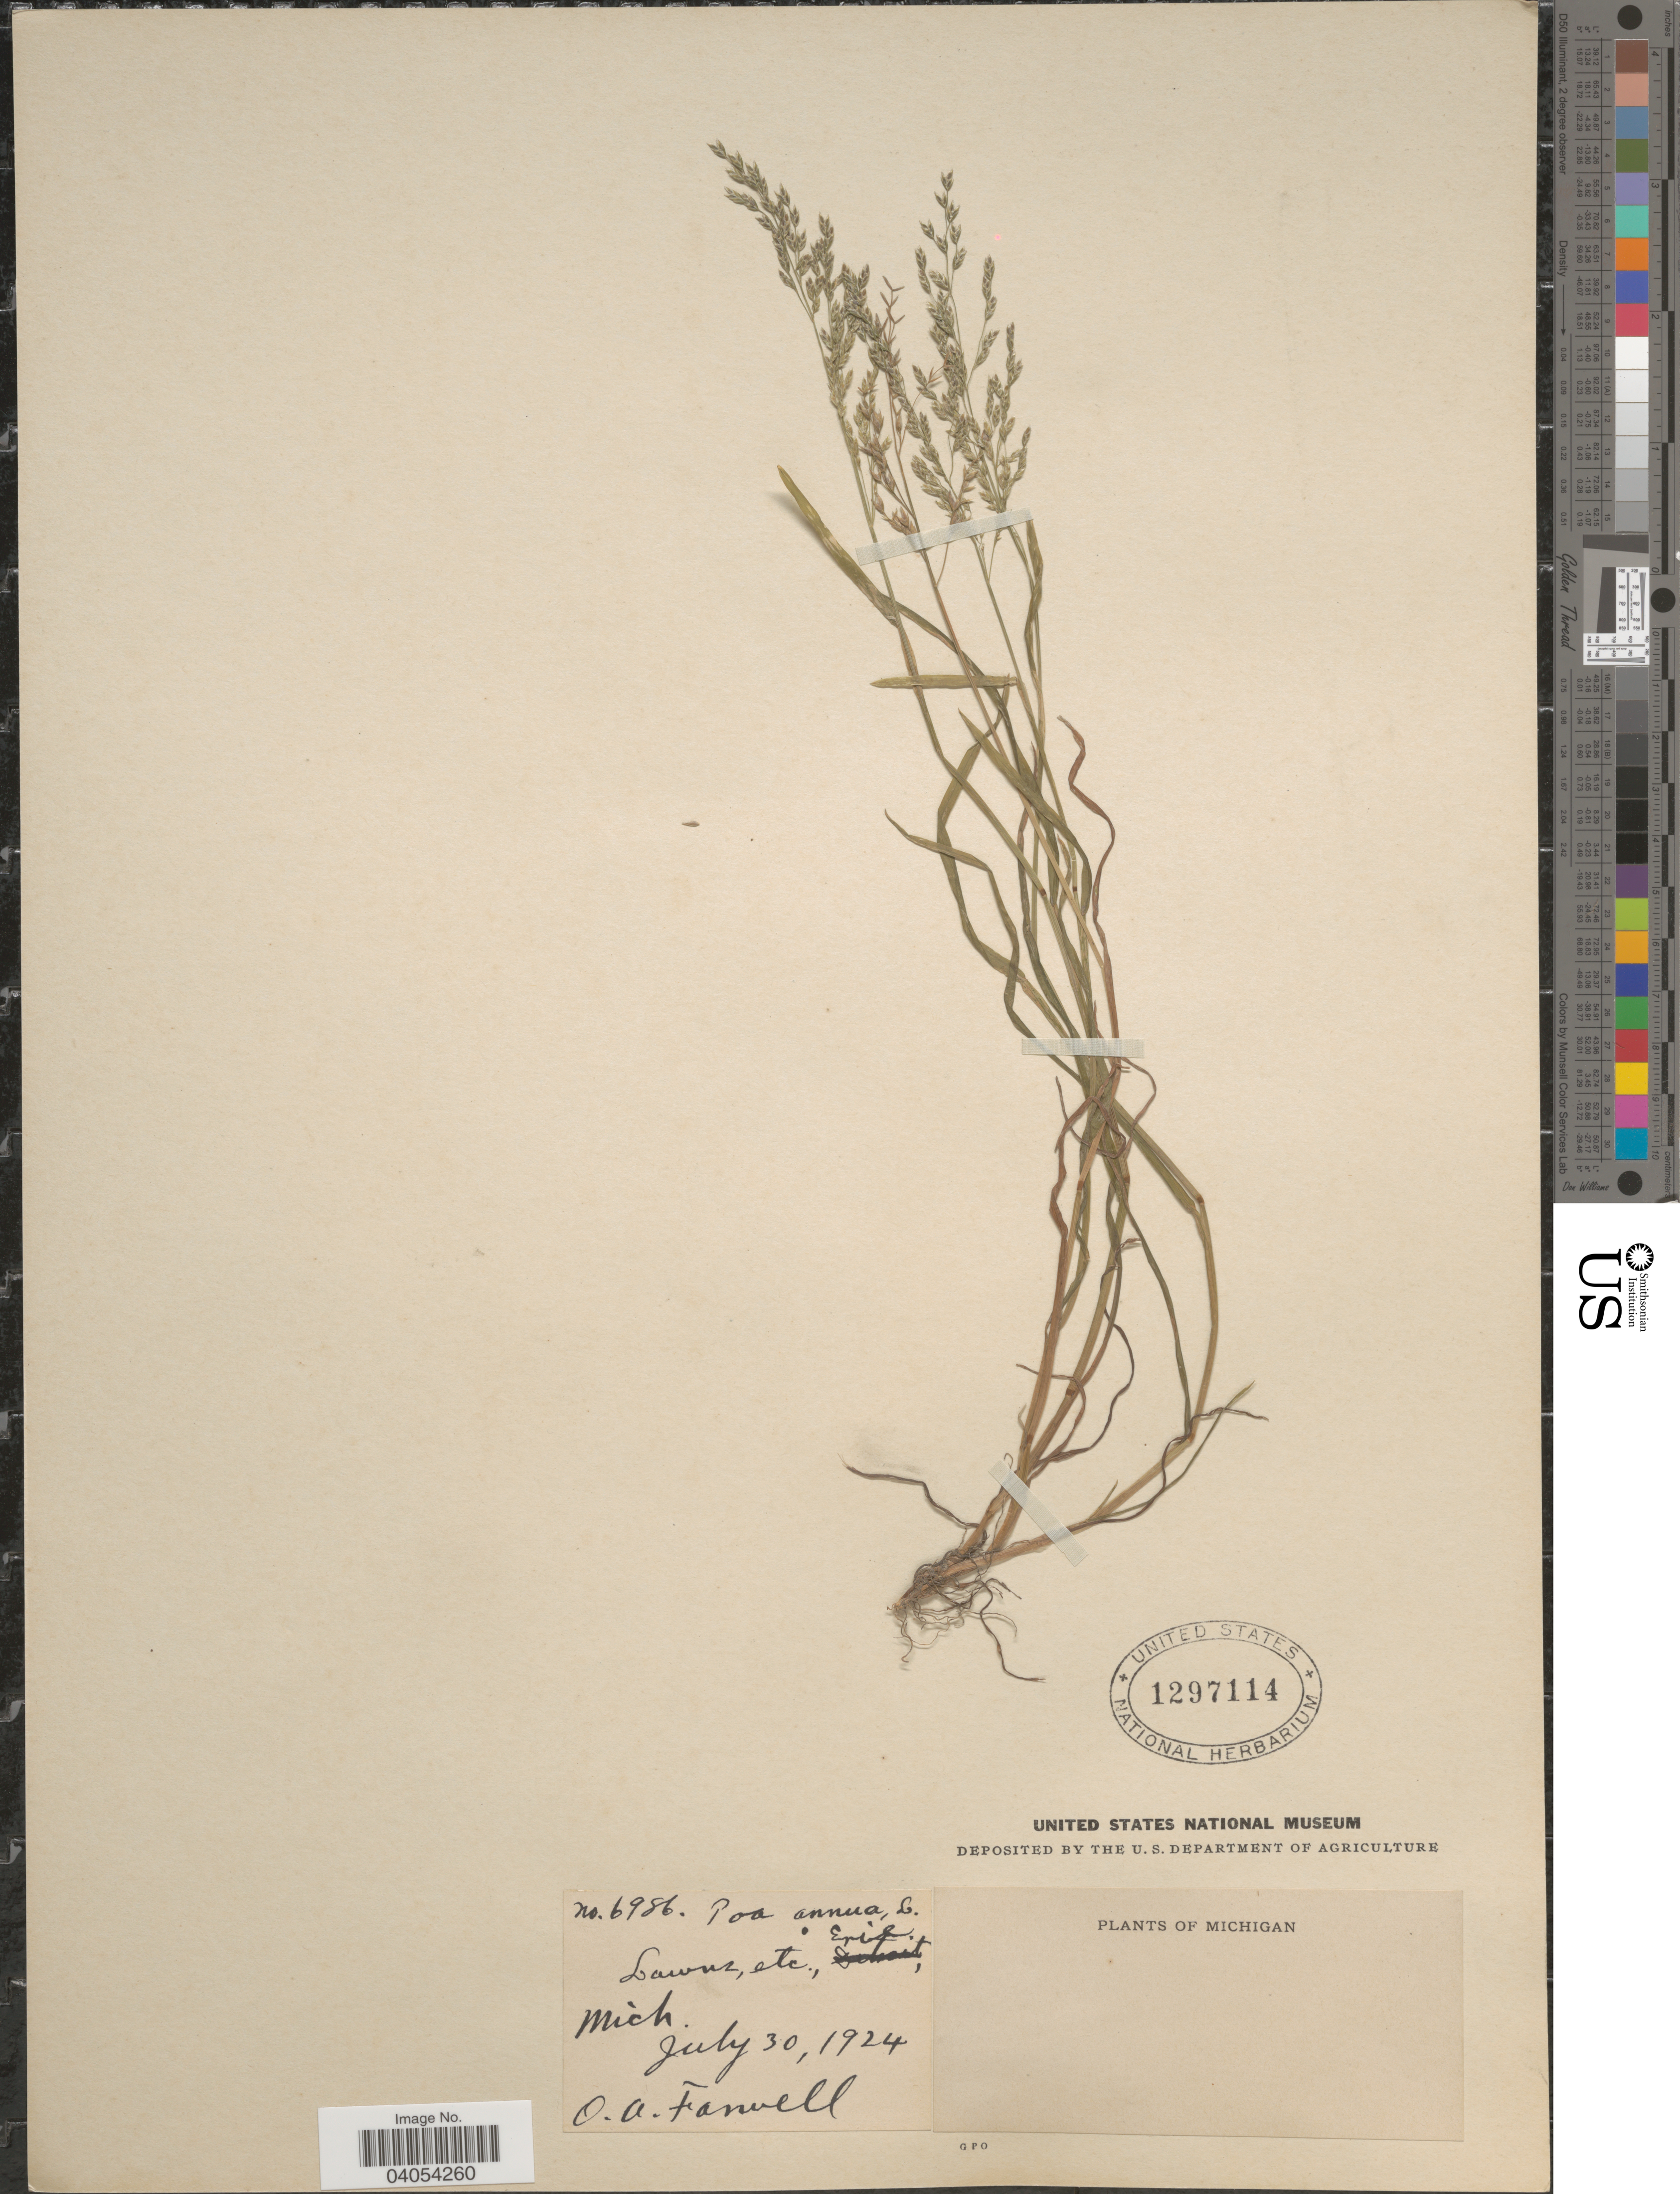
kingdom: Plantae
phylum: Tracheophyta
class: Liliopsida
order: Poales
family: Poaceae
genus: Poa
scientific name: Poa annua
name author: L.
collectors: O. Farwell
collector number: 6986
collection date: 1924-07-30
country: United States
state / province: Michigan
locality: Lawns, etc.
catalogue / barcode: US 1297114